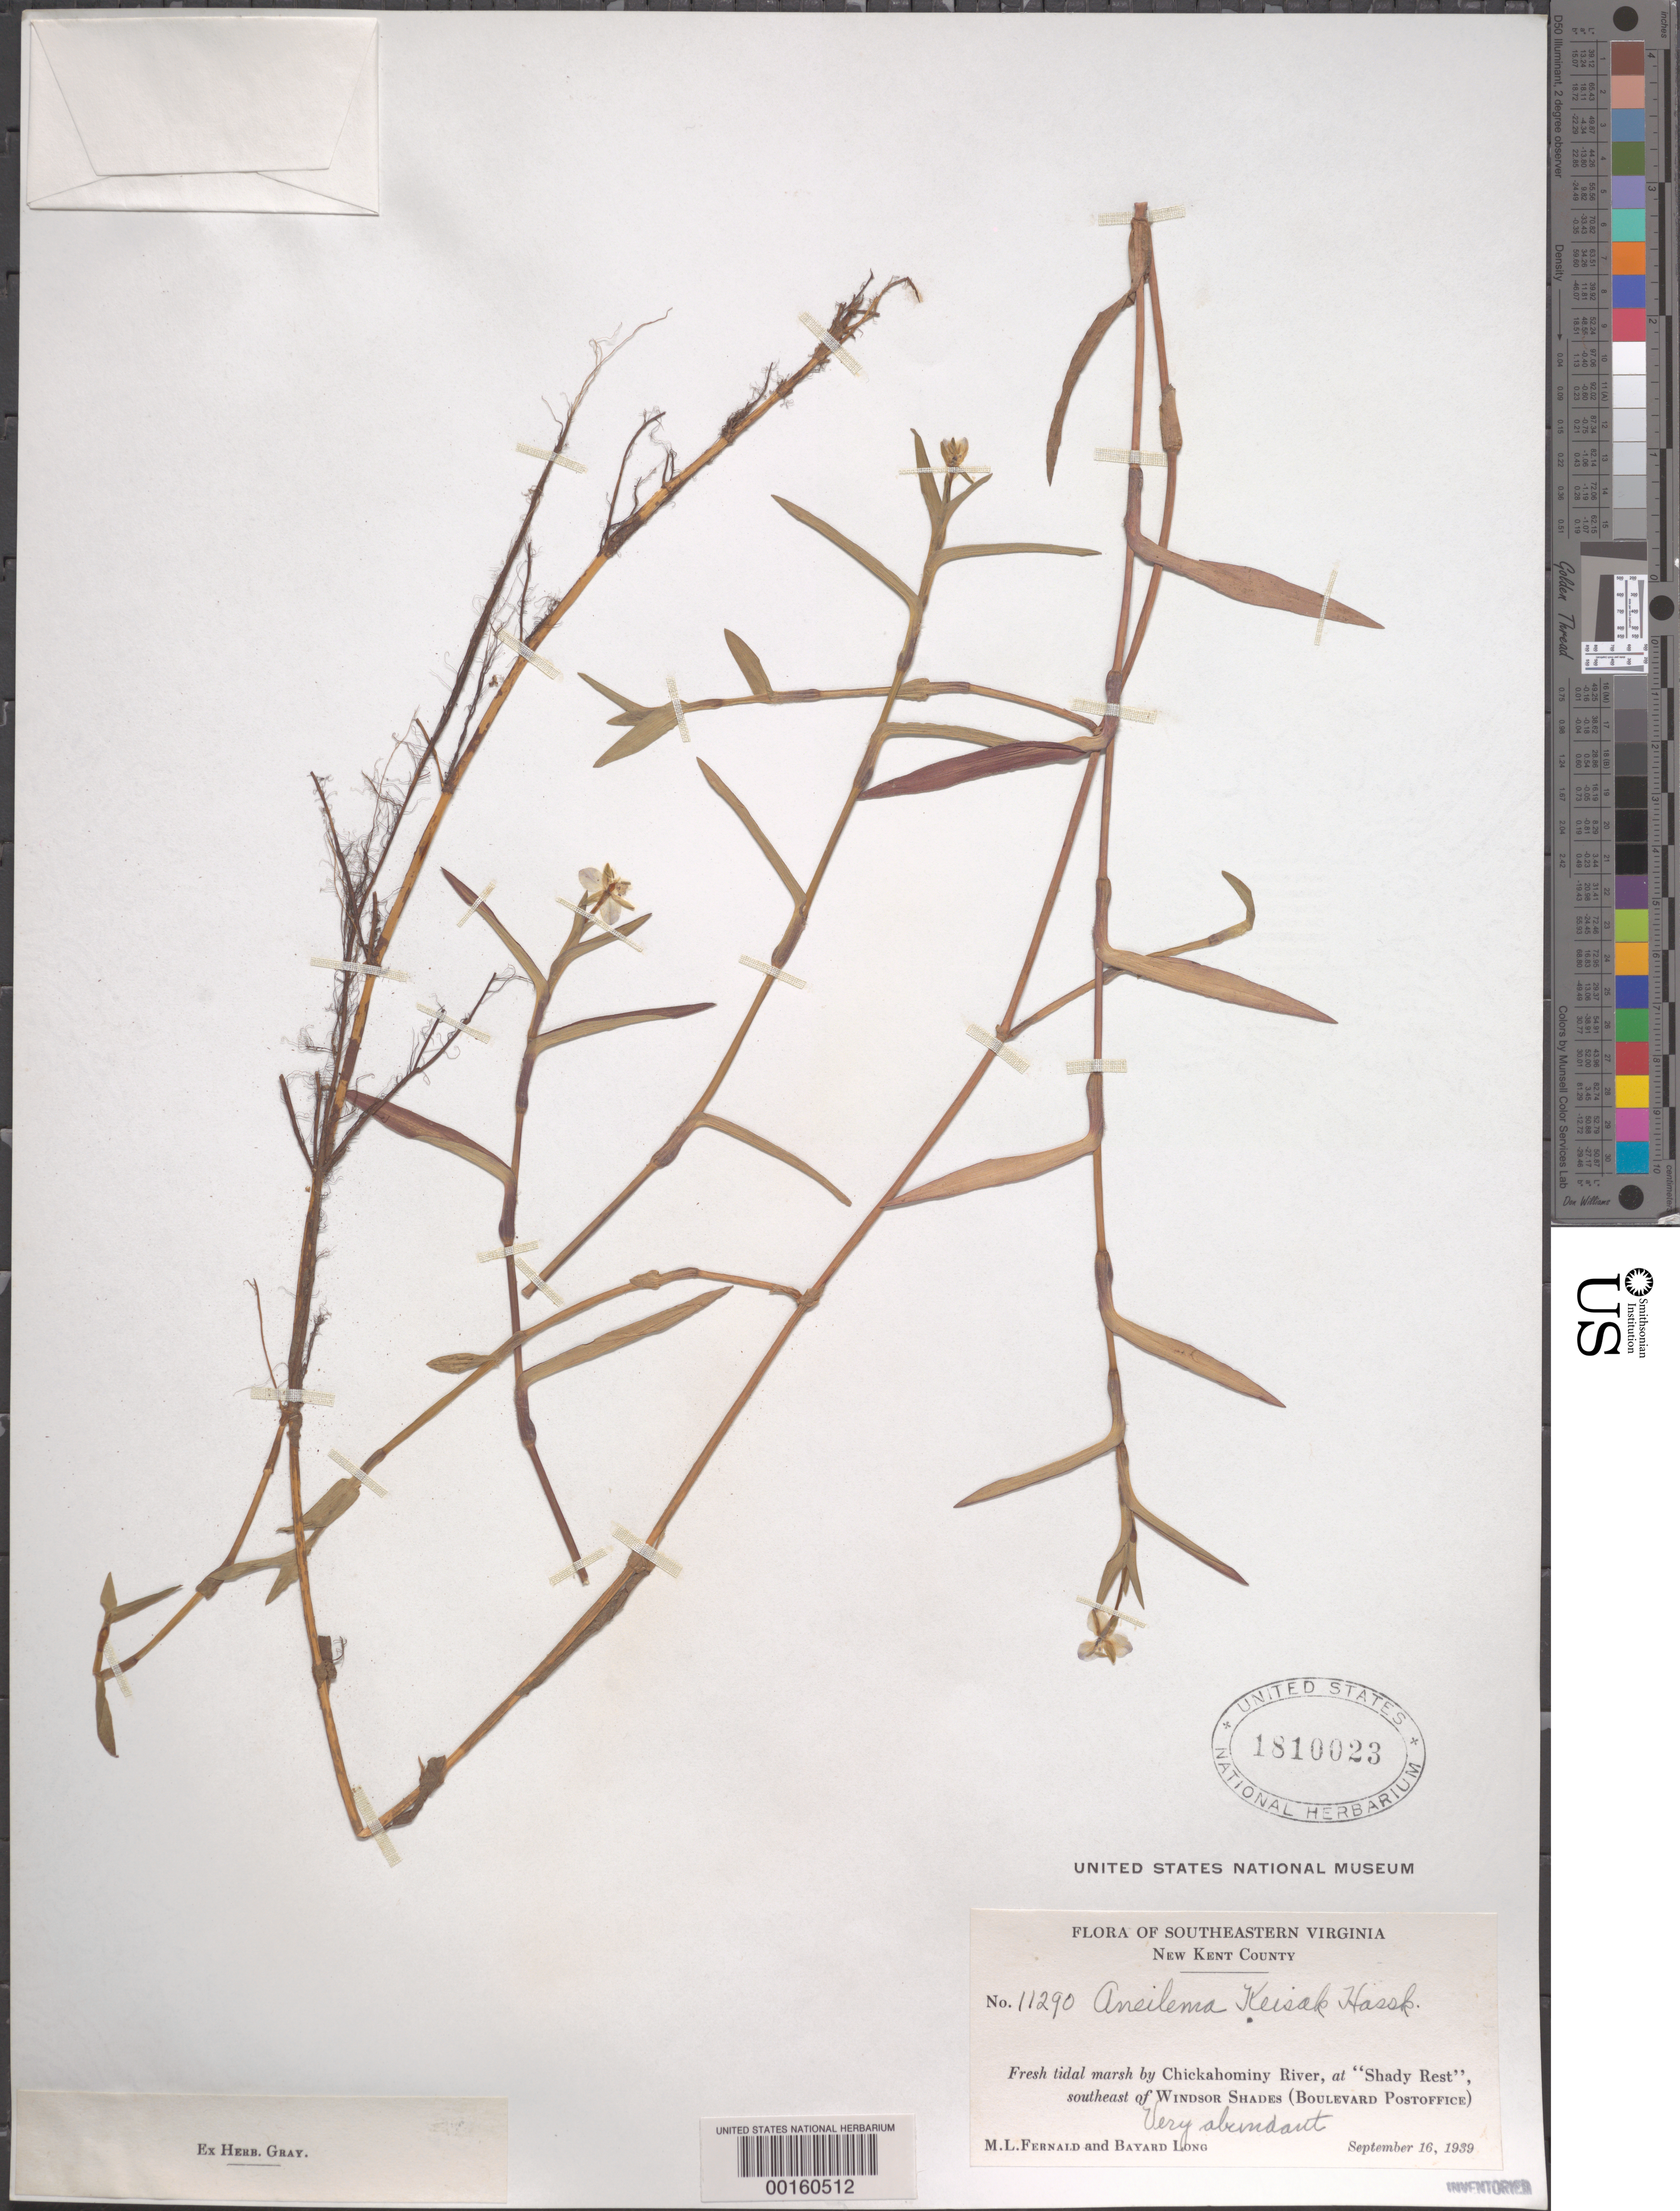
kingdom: Plantae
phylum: Tracheophyta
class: Liliopsida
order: Commelinales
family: Commelinaceae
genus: Murdannia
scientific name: Murdannia keisak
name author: (Hassk.) Hand.-Mazz.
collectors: M. L. Fernald & B. H. Long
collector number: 11290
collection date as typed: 16 Sep 1939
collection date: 1939-09-16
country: United States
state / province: Virginia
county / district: New Kent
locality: Chickahominy river, se of windsor shades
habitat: Fresh tidal marsh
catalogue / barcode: US 1810023